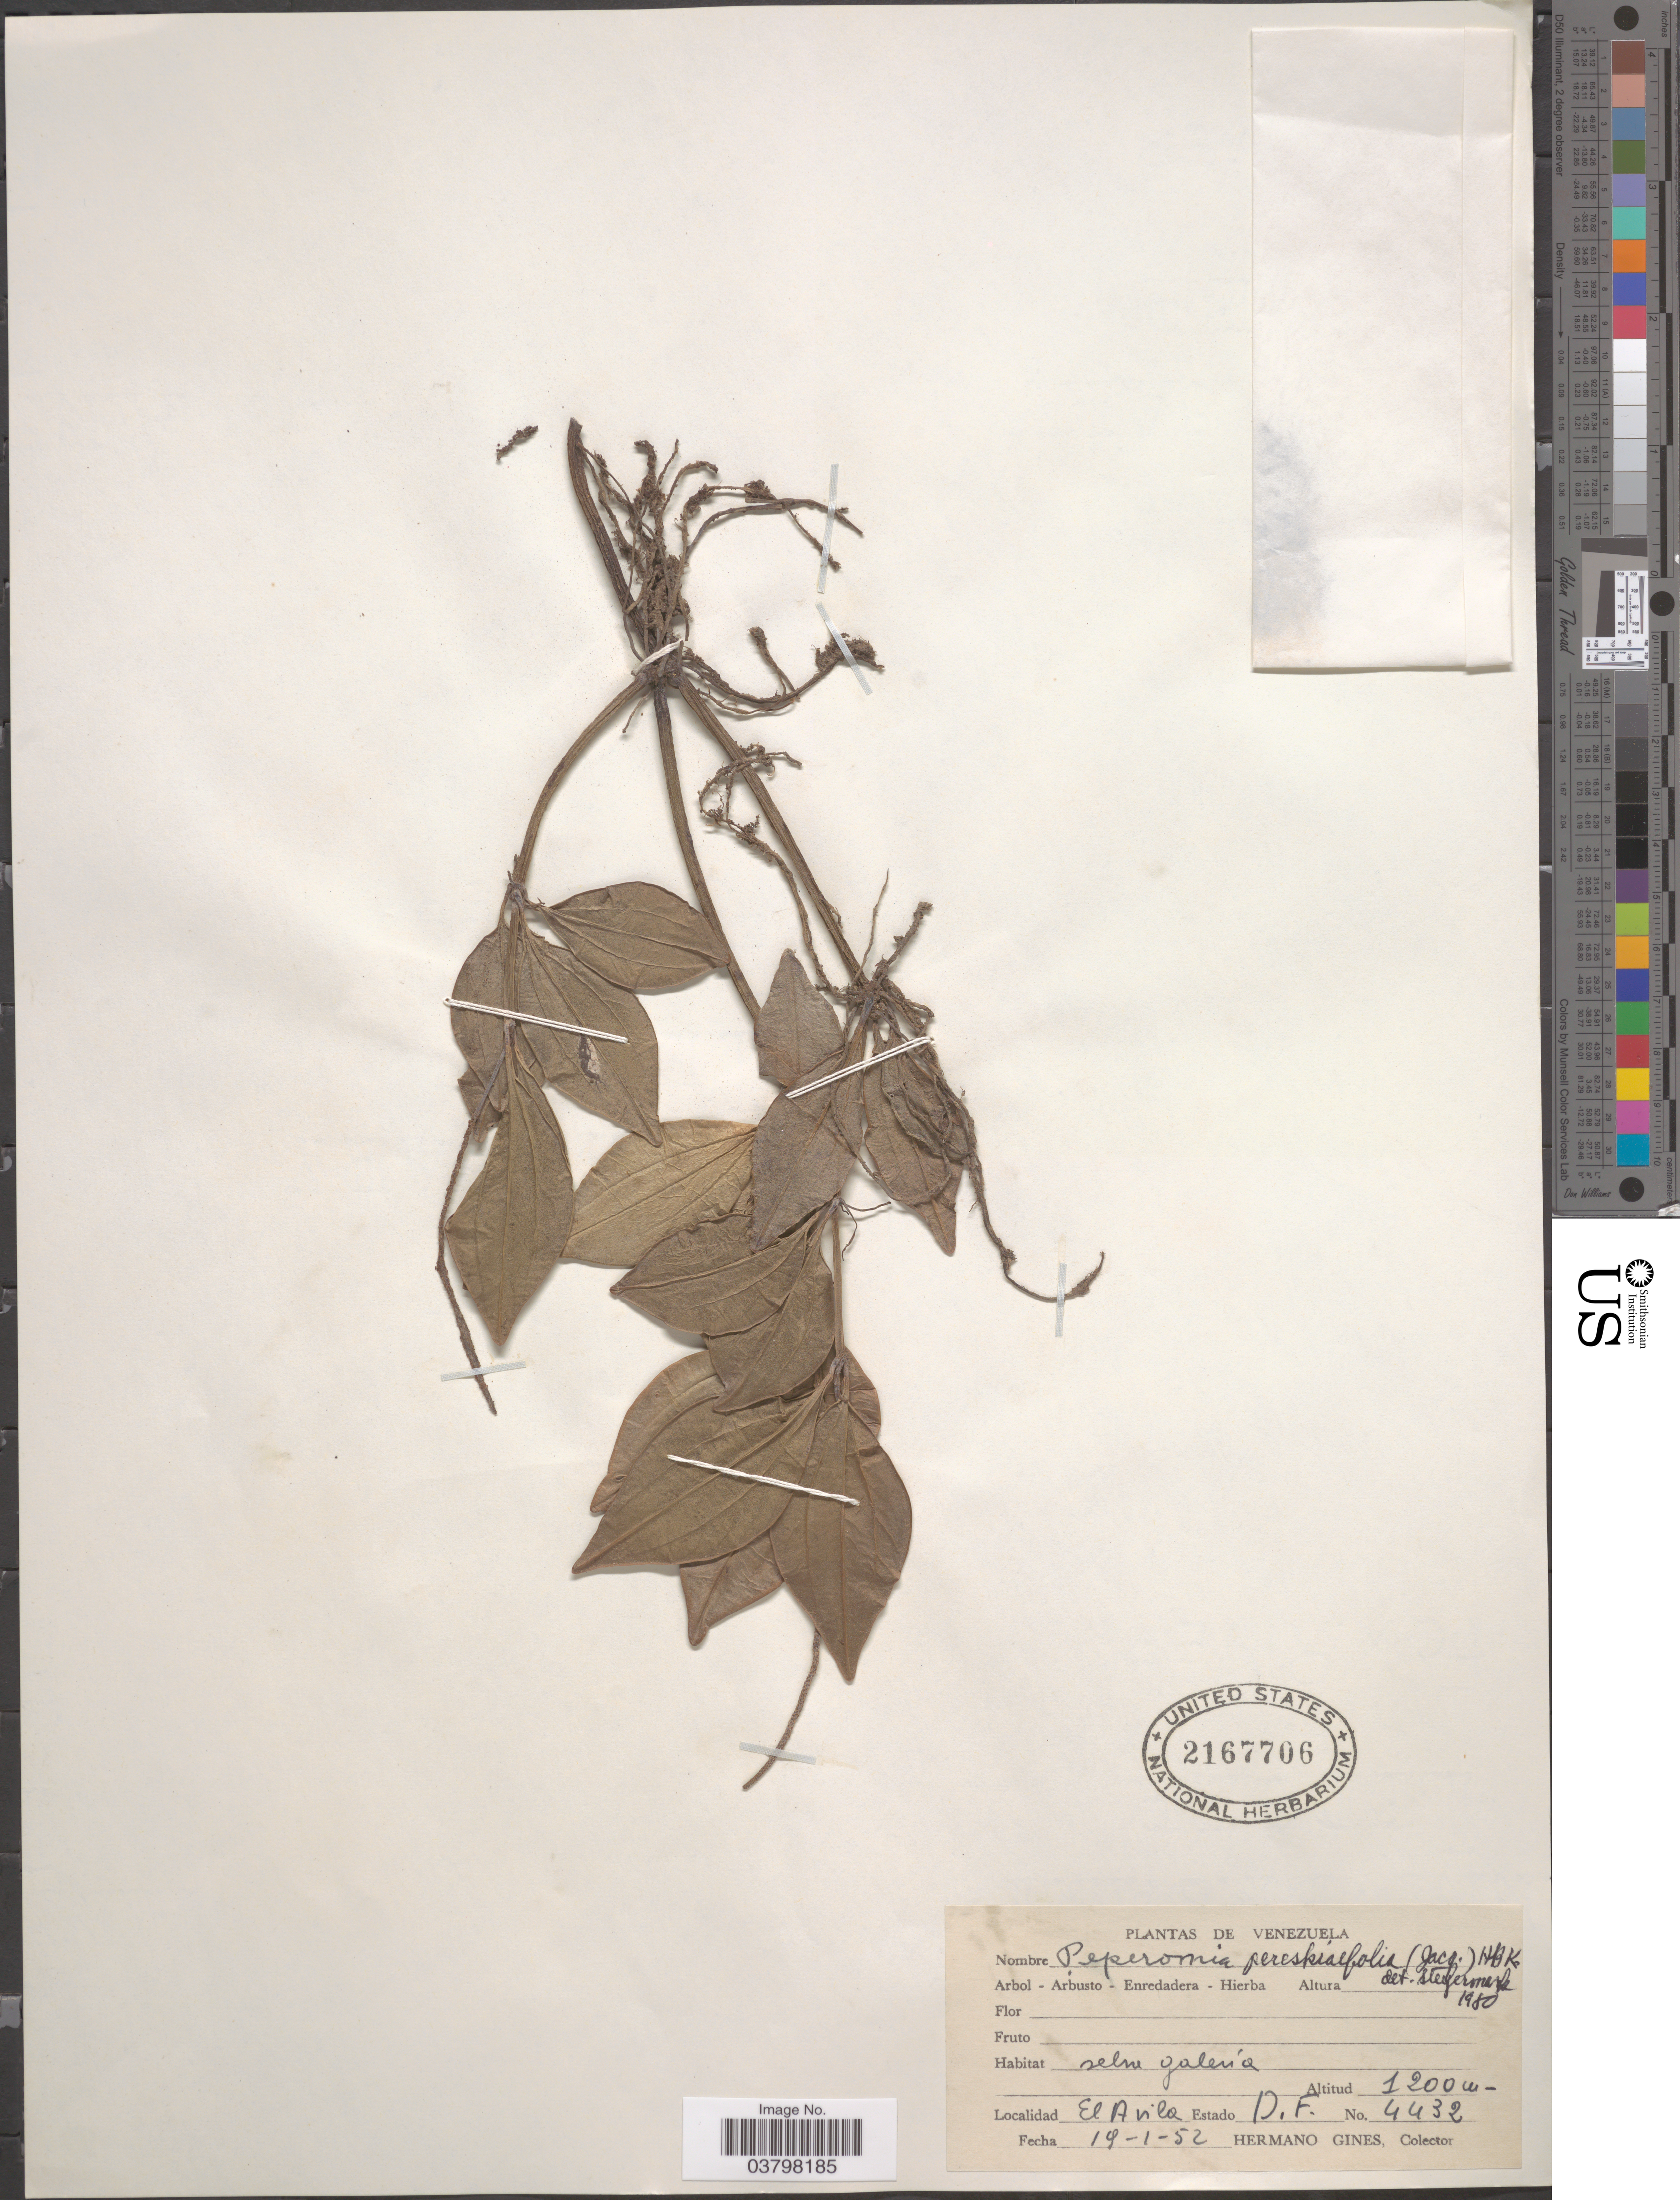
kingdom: Plantae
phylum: Tracheophyta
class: Magnoliopsida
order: Piperales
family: Piperaceae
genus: Peperomia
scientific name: Peperomia pereskiifolia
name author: (Jacq.) Kunth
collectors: Bro. Gines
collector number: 4432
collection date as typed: Transcribed d/m/y: 19/1/52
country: Venezuela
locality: El Avila. Estado D.F.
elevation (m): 1200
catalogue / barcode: US 2167706